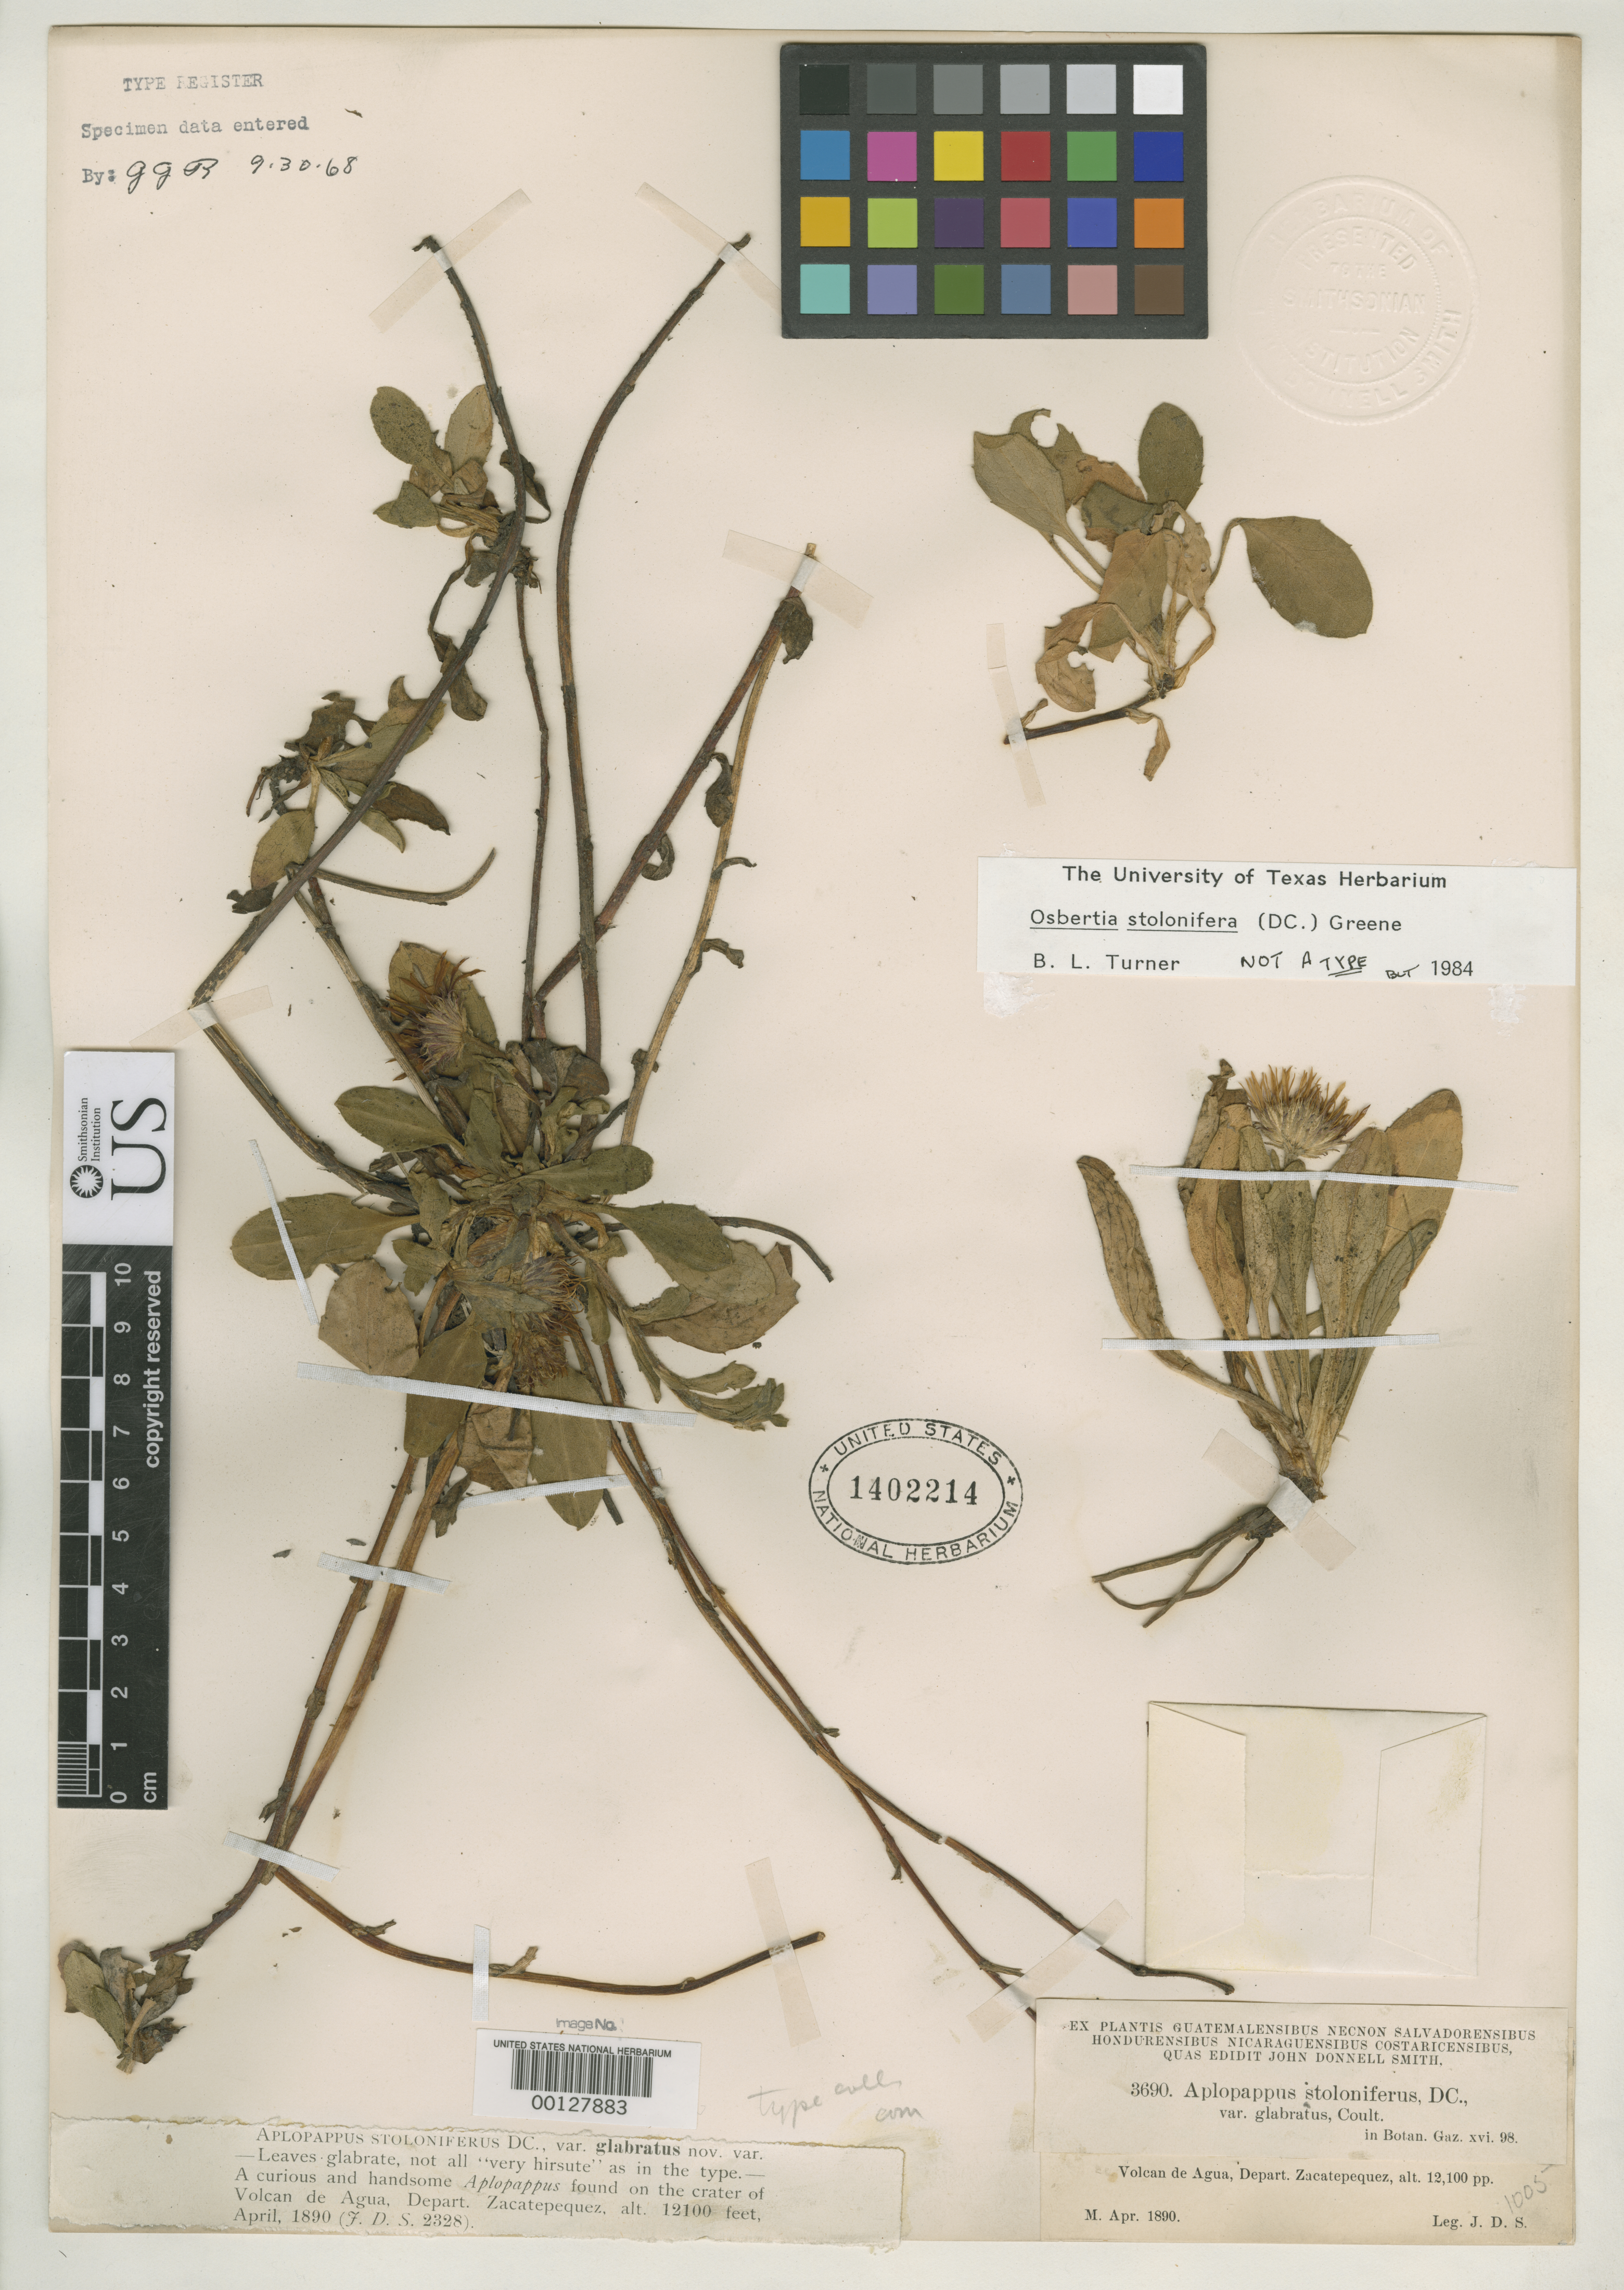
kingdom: Plantae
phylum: Tracheophyta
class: Magnoliopsida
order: Asterales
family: Asteraceae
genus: Haplopappus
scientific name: Haplopappus stoloniferus var. glabratus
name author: J.M. Coult.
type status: Possible Type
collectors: J. Donnell Smith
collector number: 3690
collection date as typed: Apr 1890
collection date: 1890-04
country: Guatemala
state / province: Sacatepéquez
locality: Volcan de Agua.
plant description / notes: Specimen ex John Donnell Smith herbarium. Labeled as Donnell Smith 3690 (protologue cites 2328, and see duplicate at US) but other data match protologue (and copy of protologue is attached). Annotated by CVM [C.V. Morton] as "type coll." Annotated by B.L. Turner (1984) as "NOT A TYPE".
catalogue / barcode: US 1402214